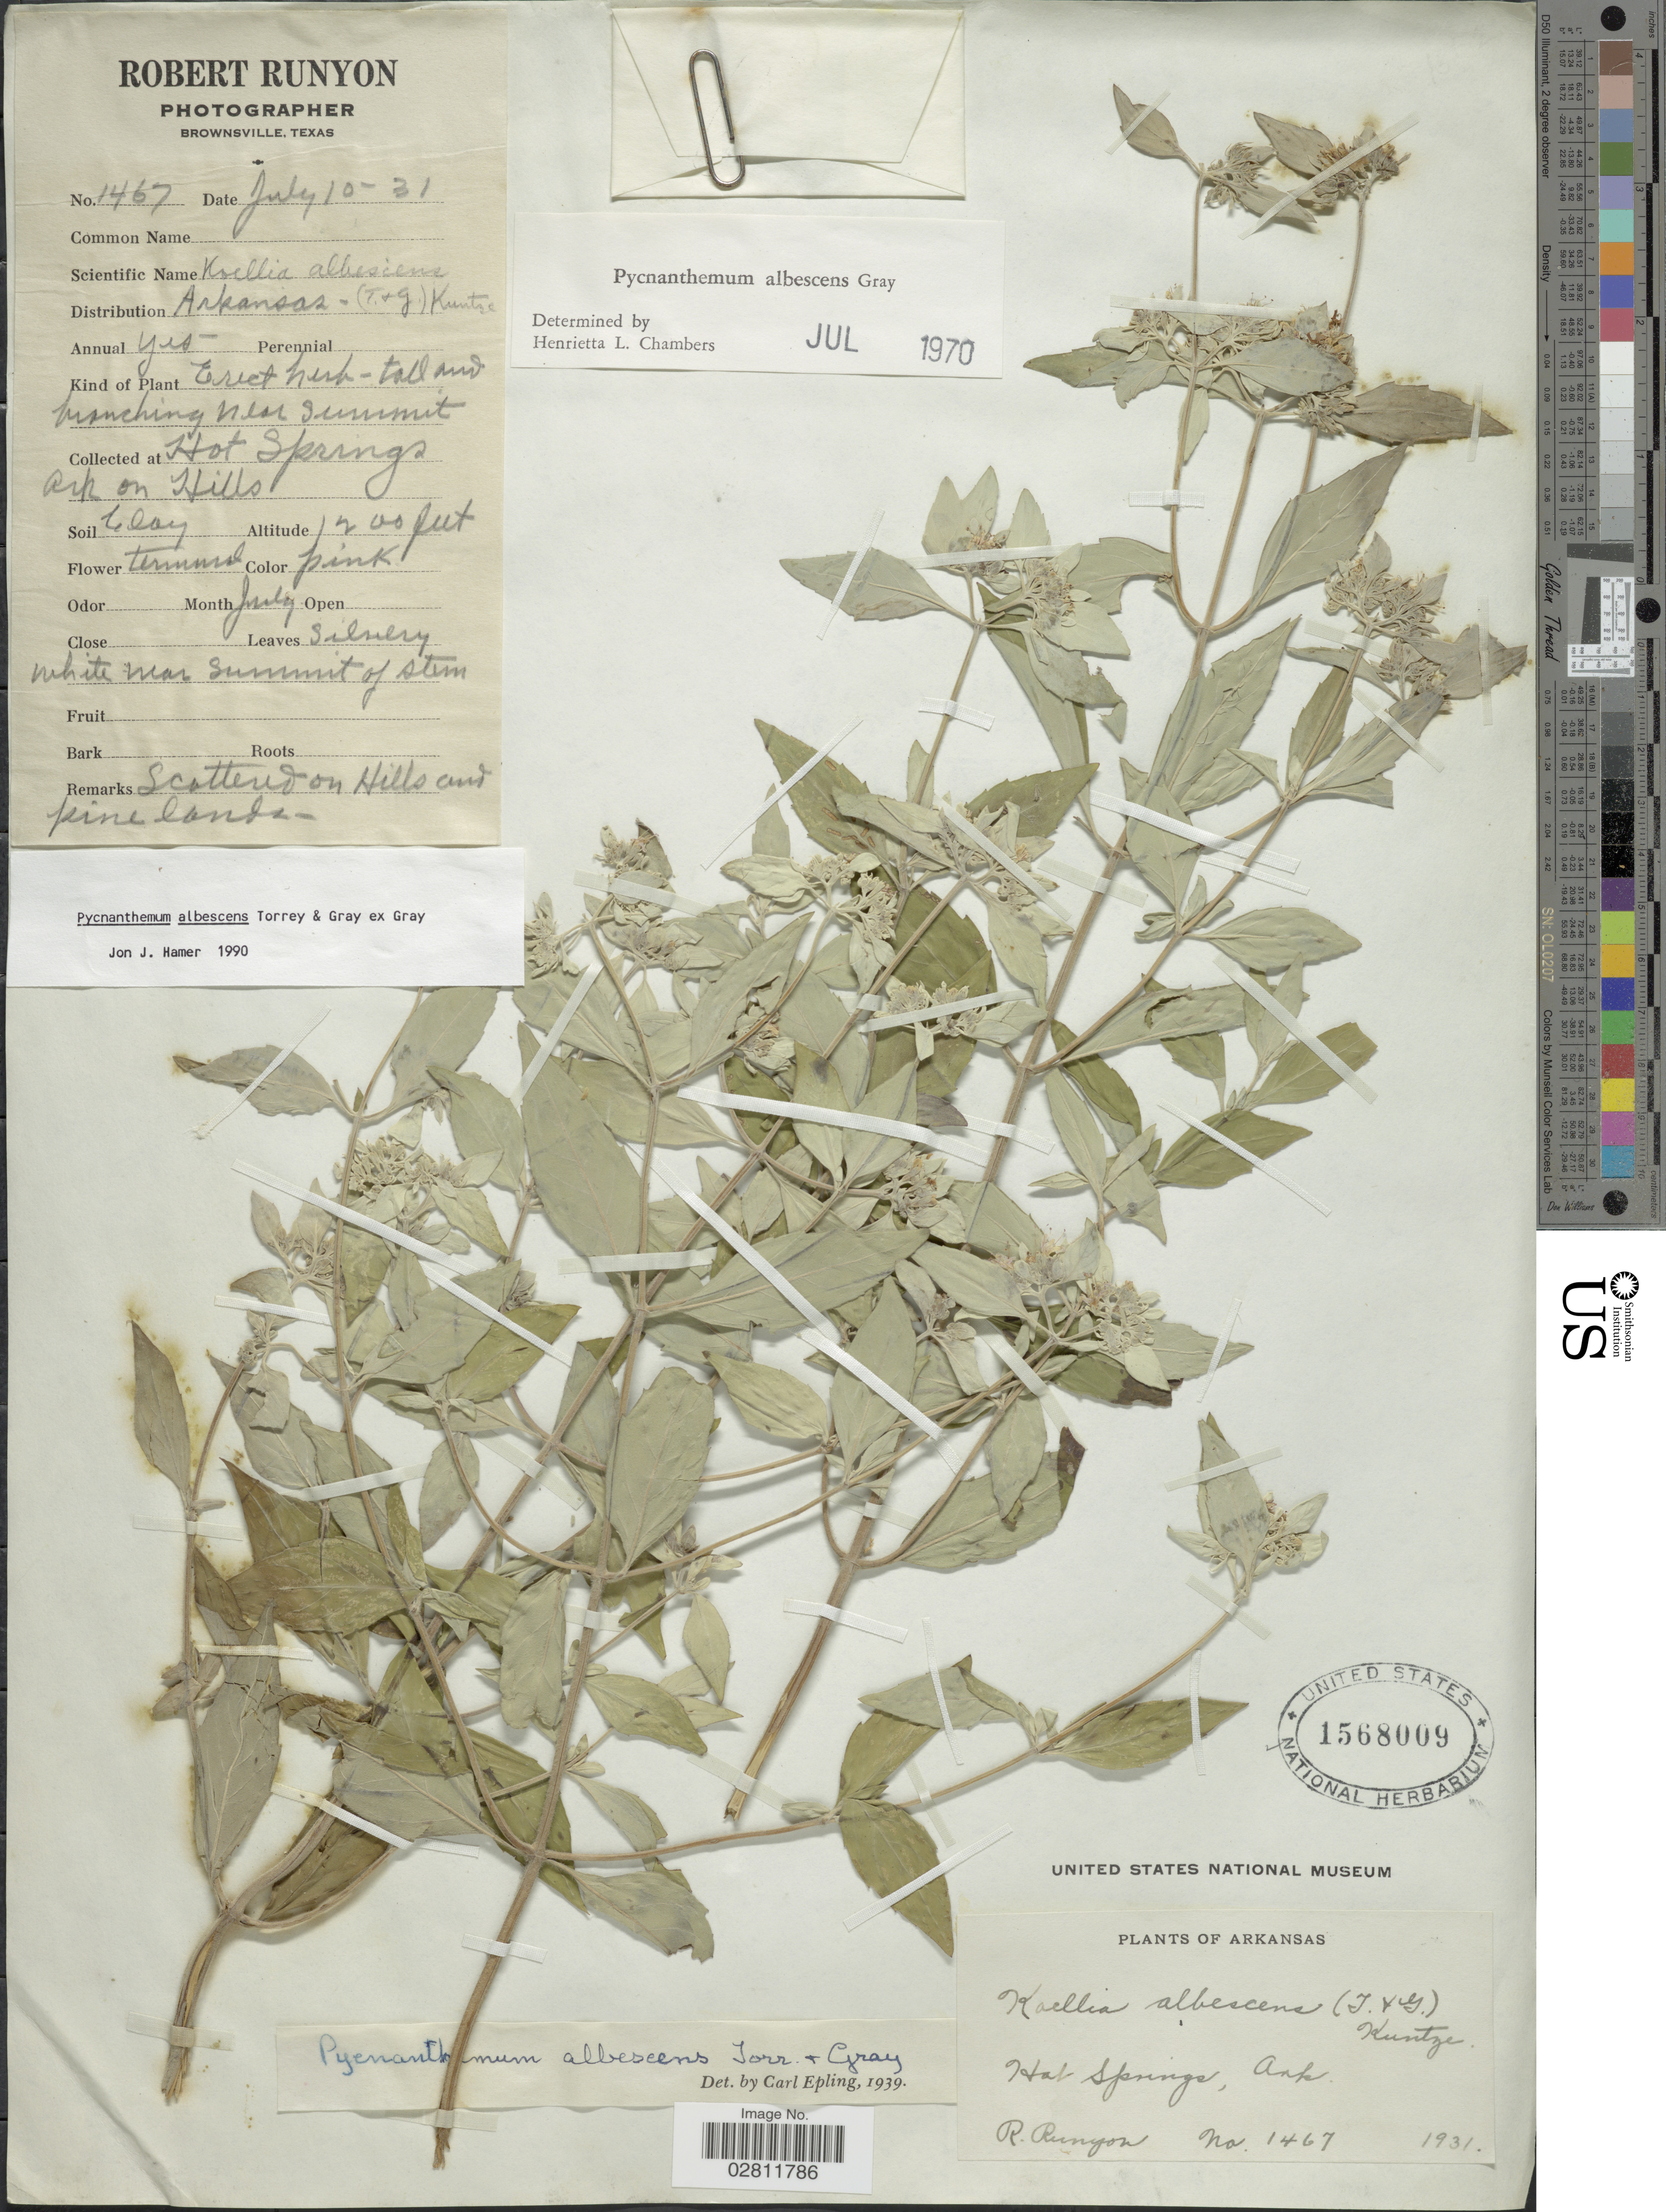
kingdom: Plantae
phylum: Tracheophyta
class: Magnoliopsida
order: Lamiales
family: Lamiaceae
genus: Pycnanthemum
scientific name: Pycnanthemum albescens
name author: Torr. & A. Gray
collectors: R. Runyon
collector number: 1467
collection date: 1931-07-10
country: United States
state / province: Arkansas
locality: Hot Springs. Ark on Hills.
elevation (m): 366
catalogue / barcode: US 1568009